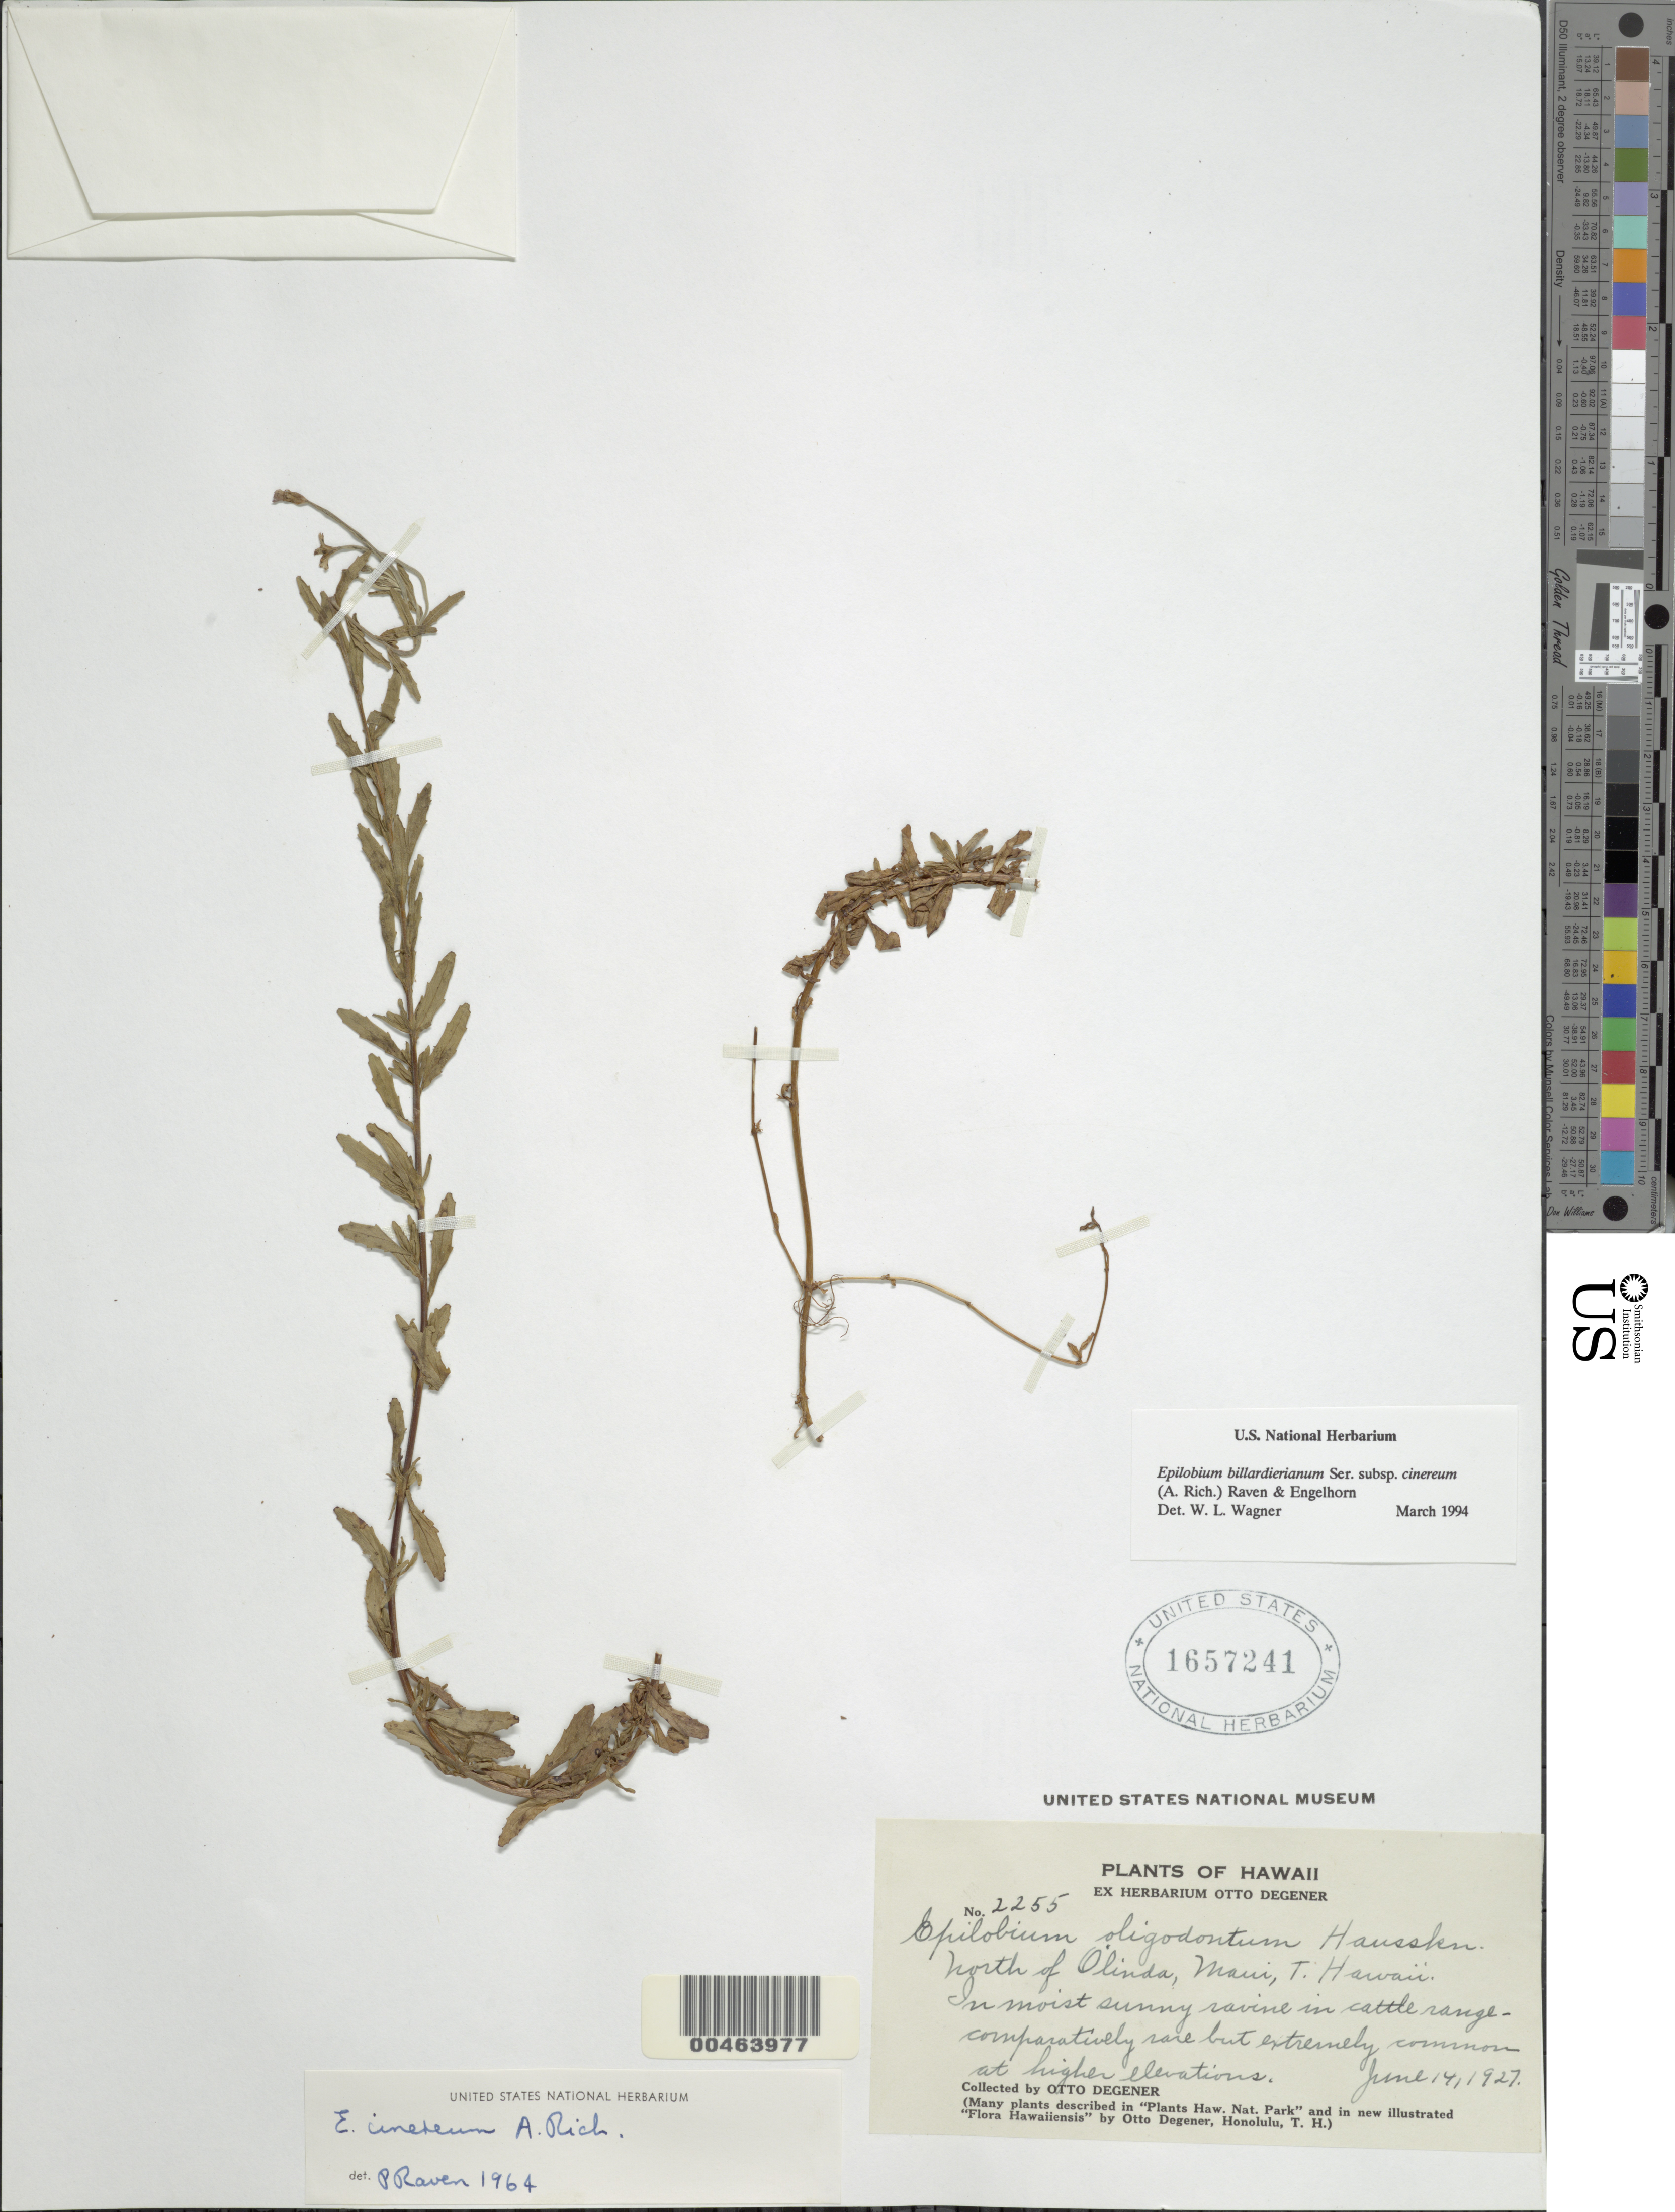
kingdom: Plantae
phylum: Tracheophyta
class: Magnoliopsida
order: Myrtales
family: Onagraceae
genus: Epilobium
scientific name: Epilobium billardiereanum subsp. cinereum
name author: (A. Rich.) P.H. Raven & Engelhorn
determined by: Wagner, W. L., (BOT), Smithsonian Institution - National Museum of Natural History (UNITED STATES)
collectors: O. Degener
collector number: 2255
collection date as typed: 14 Jun 1927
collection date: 1927-06-14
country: United States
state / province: Hawaii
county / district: Maui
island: Maui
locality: North of Olinda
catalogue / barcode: US 1657241